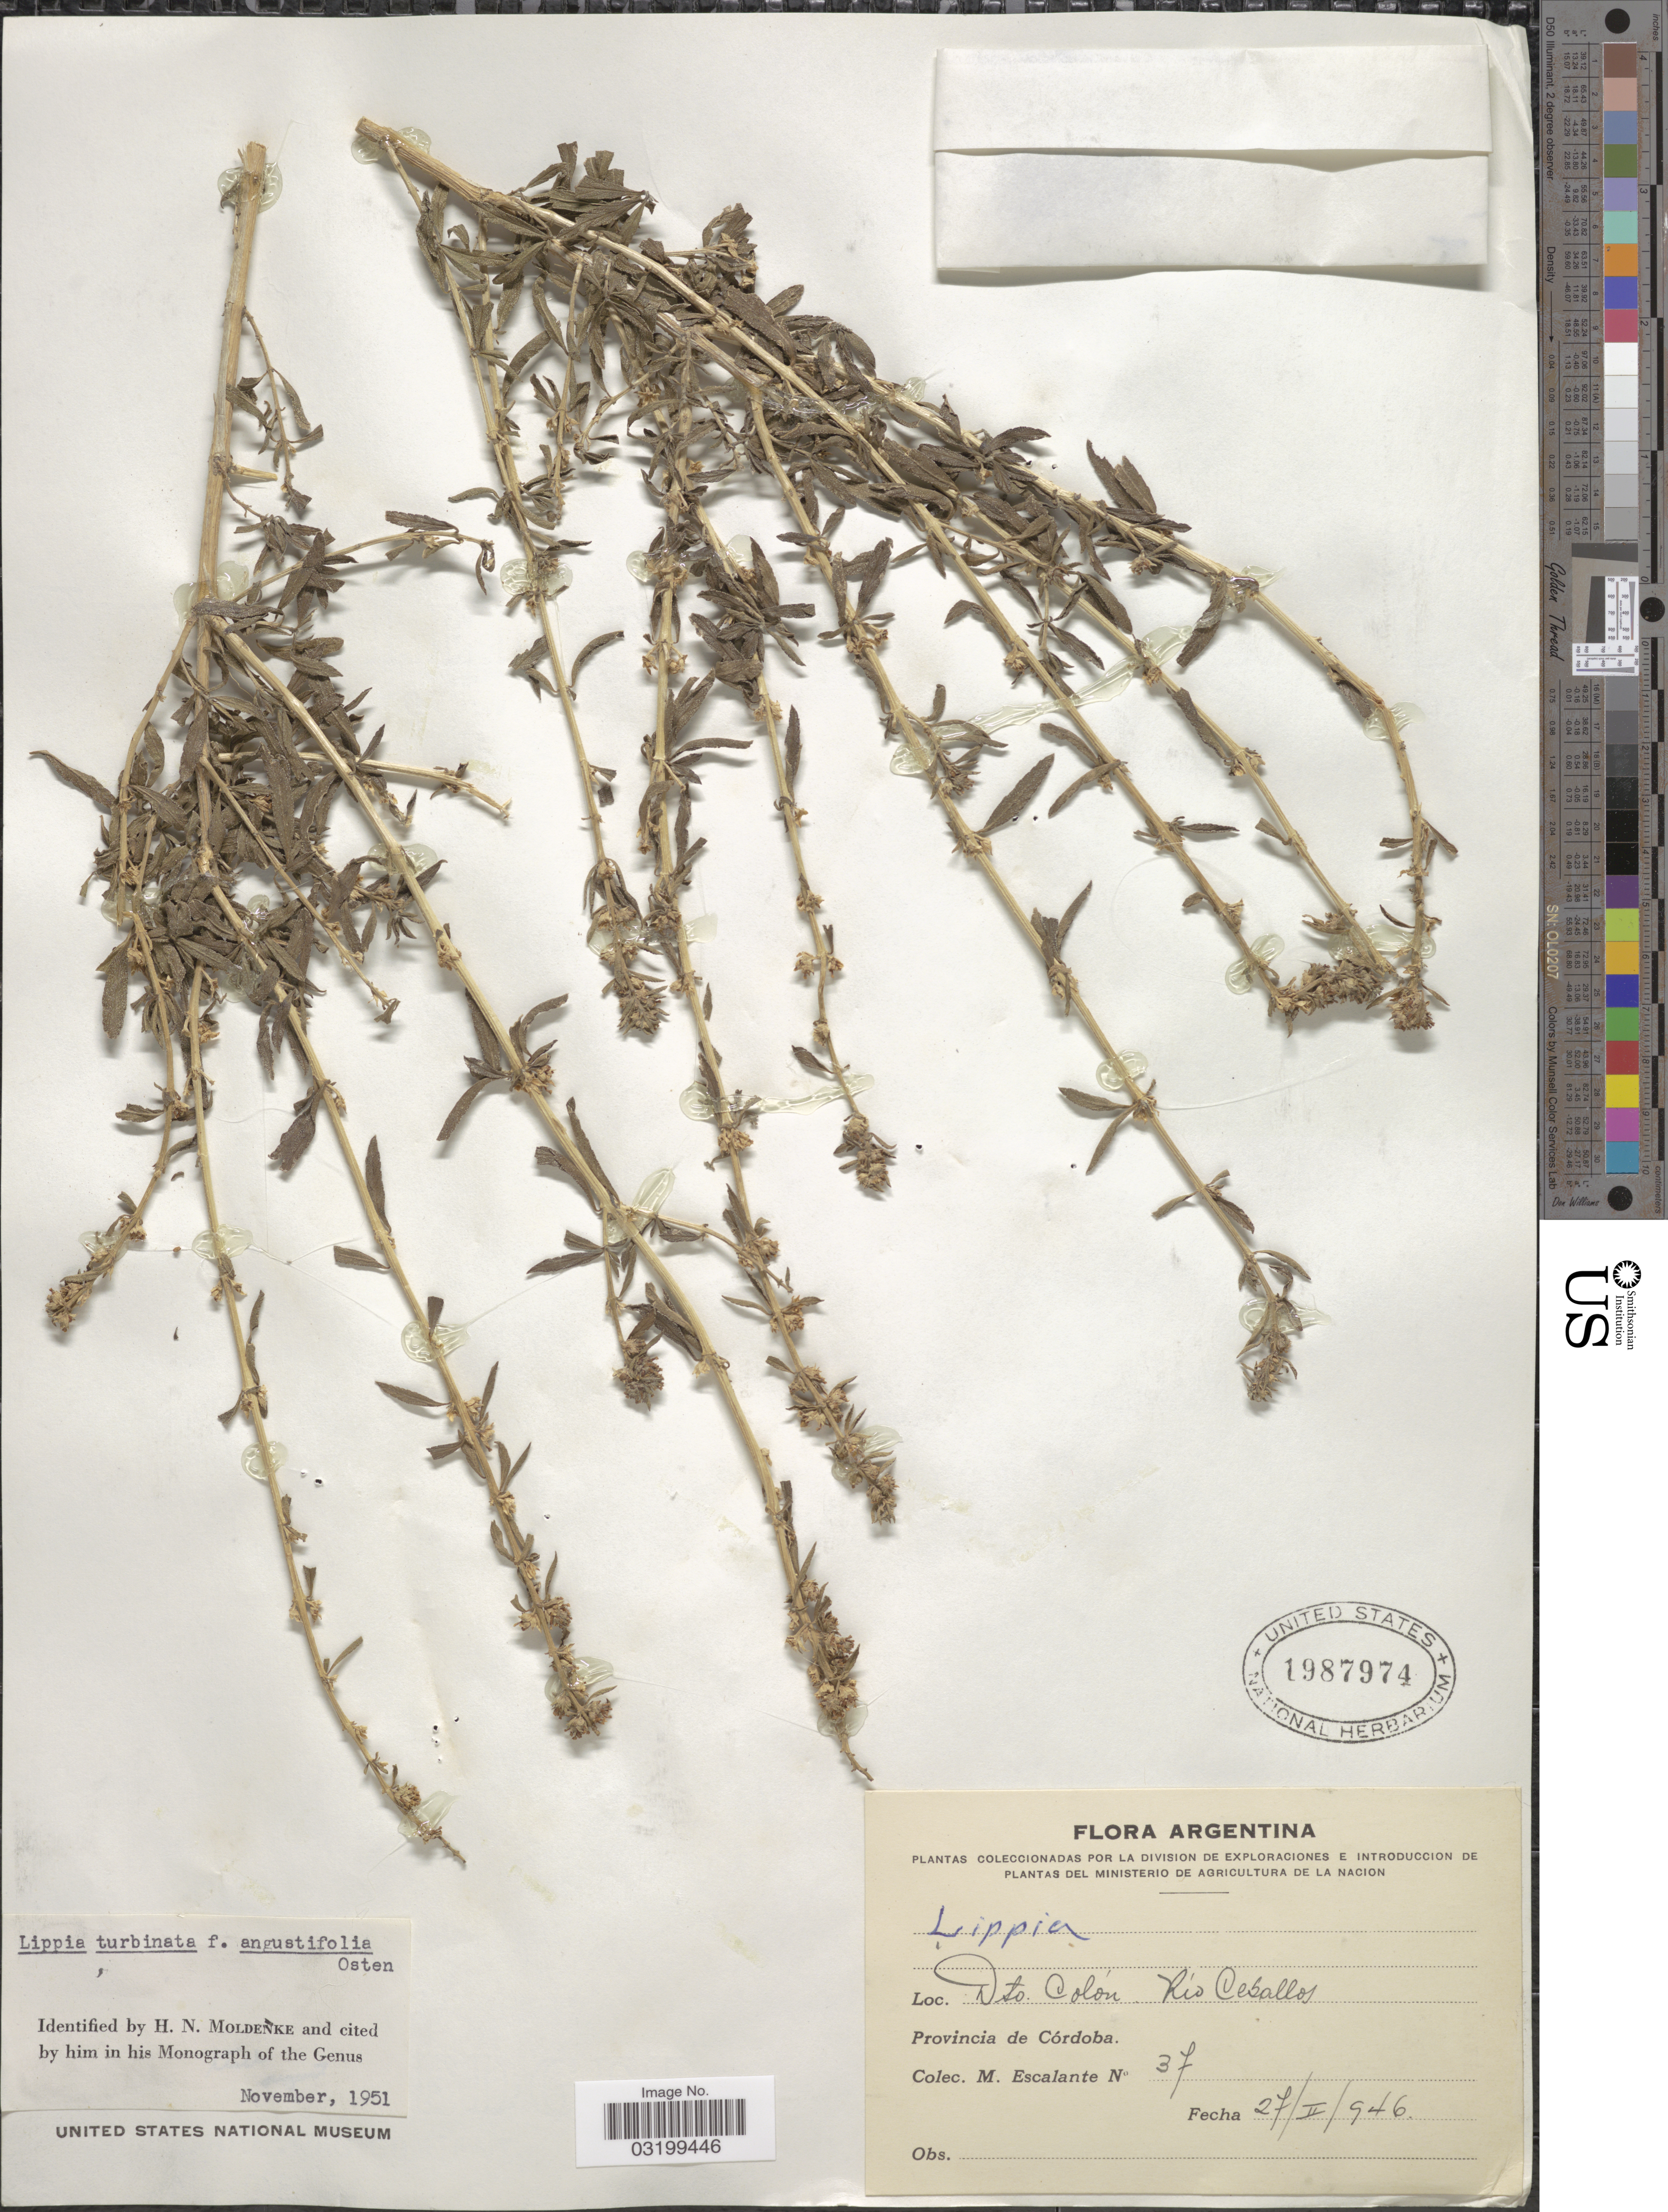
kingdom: Plantae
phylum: Tracheophyta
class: Magnoliopsida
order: Lamiales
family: Verbenaceae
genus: Lippia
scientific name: Lippia turbinata f. angustifolia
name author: Osten ex Moldenke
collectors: M. Escalante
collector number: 37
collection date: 1946-02-27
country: Argentina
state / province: Cordoba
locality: Dto. Colón. Río Ceballos.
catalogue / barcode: US 1987974